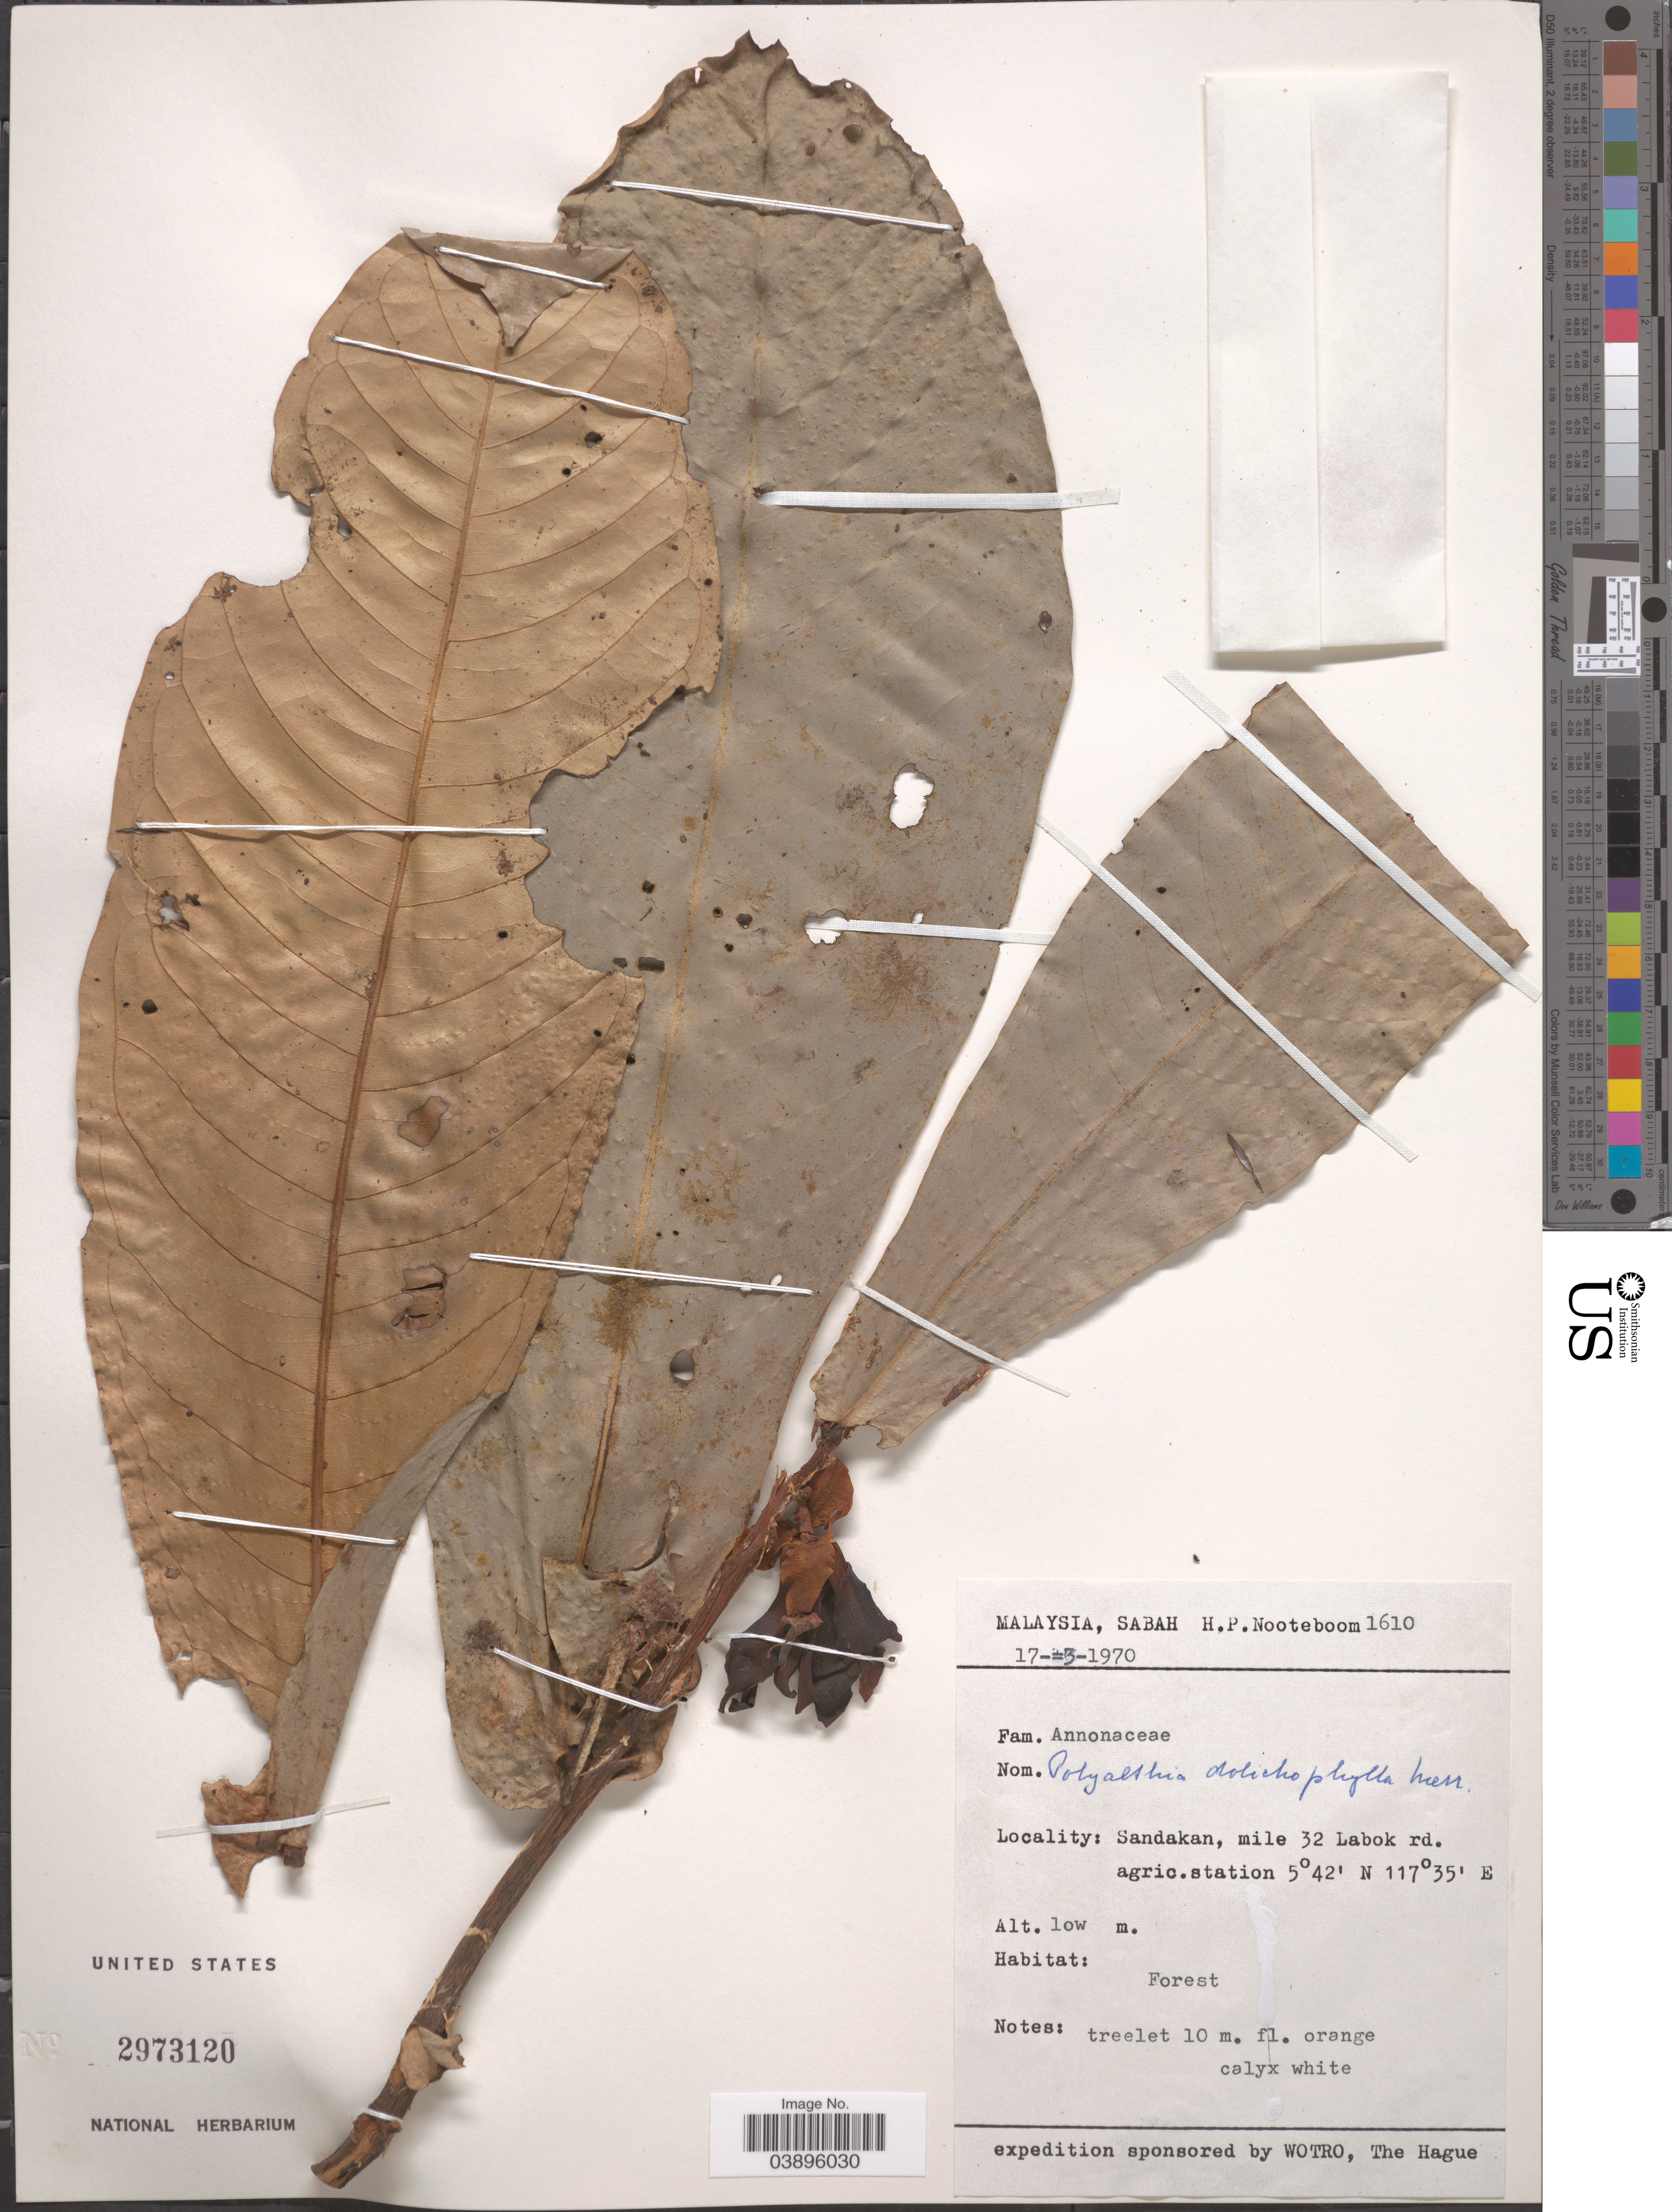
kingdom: Plantae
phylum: Tracheophyta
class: Magnoliopsida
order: Magnoliales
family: Annonaceae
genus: Polyalthia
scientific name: Polyalthia dolichophylla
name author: Merr.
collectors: H. P. Nooteboom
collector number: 1610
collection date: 1970-03-17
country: Malaysia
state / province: Sabah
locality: Sandakan, mile 32 Labok Rd. agric. station.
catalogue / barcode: US 2973120